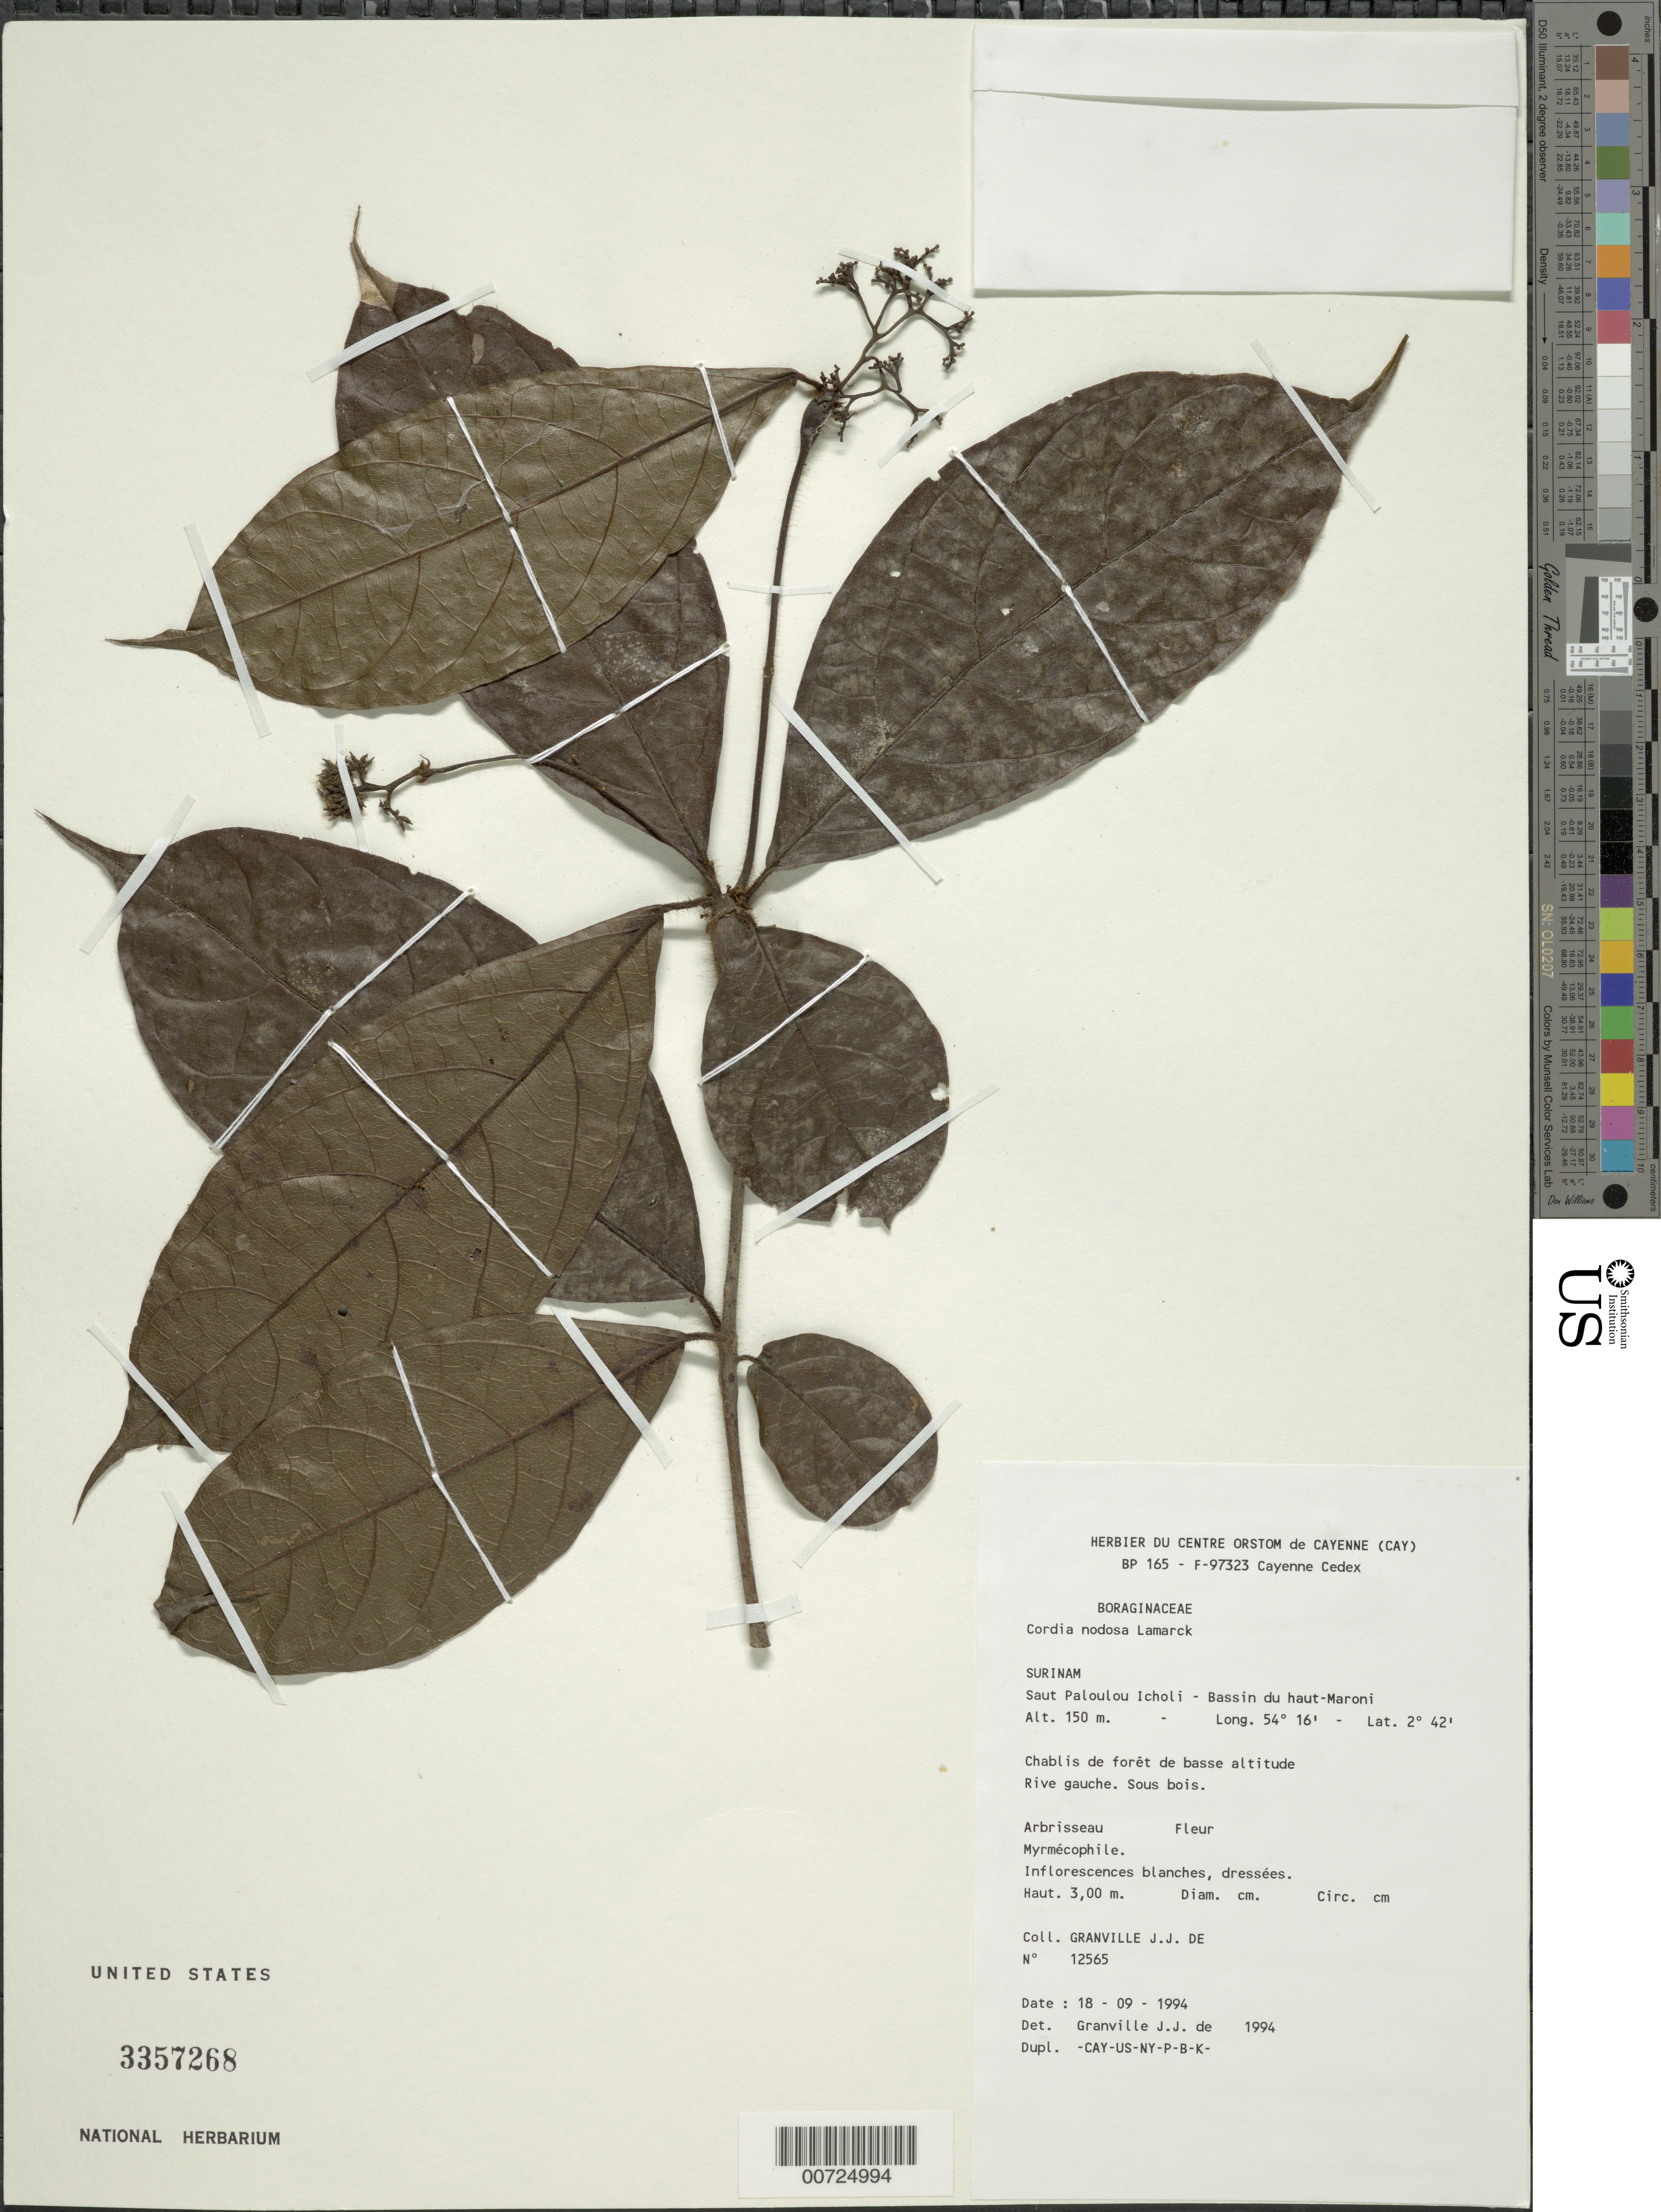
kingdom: Plantae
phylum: Tracheophyta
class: Magnoliopsida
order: Boraginales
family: Cordiaceae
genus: Cordia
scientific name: Cordia nodosa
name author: Lam.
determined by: Granville, J. J. de, (CAY), Institut de Recherche pour le Developpement (IRD) (FRENCH GUIANA)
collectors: J.-J. de Granville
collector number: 12565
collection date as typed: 18-Sep-94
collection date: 1994-09-18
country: Suriname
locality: Saut Paloulou Icholi, Bassin du haut-Maroni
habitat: Chablis de forêt de basse altitude. Rive gauche, Sous bois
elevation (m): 150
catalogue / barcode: US 3357268